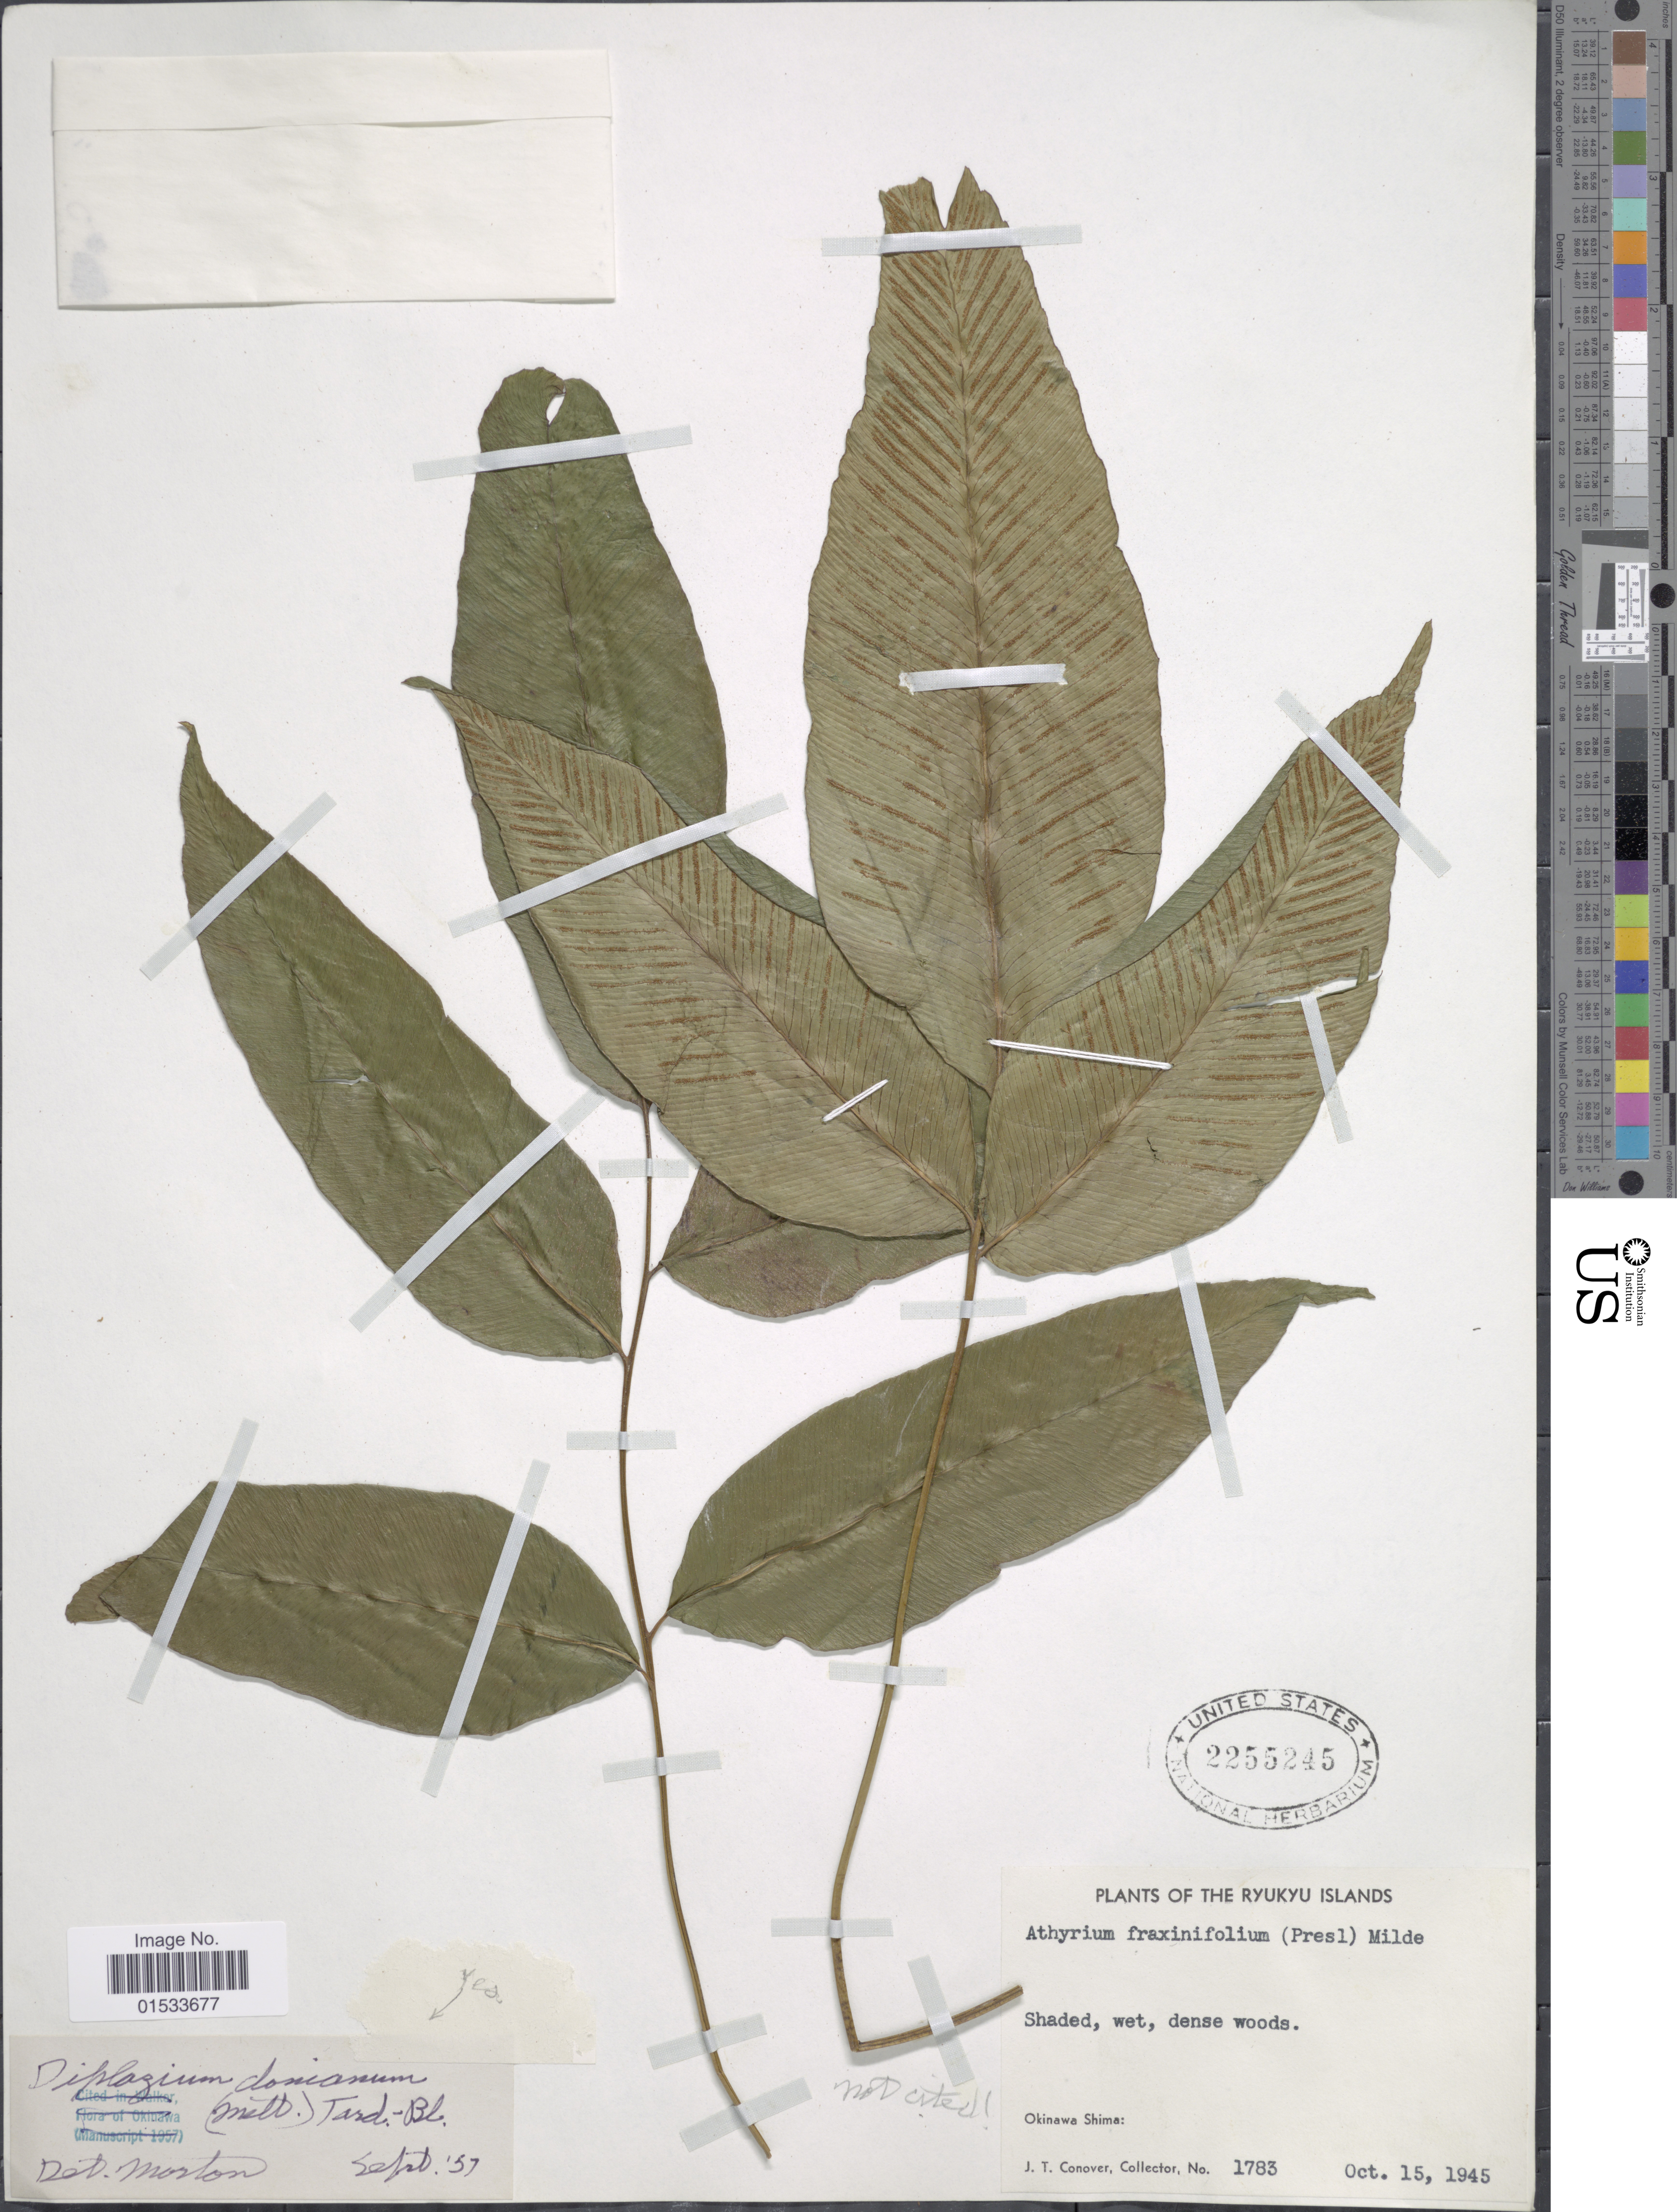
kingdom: Plantae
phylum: Tracheophyta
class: Polypodiopsida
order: Polypodiales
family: Athyriaceae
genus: Diplazium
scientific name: Diplazium donianum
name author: (Mett.) Tardieu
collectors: J. T. Conover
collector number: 1783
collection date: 1945-10-15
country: Japan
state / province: Okinawa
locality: Ryukyu Islands, Okinawa shima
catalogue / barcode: US 2255245